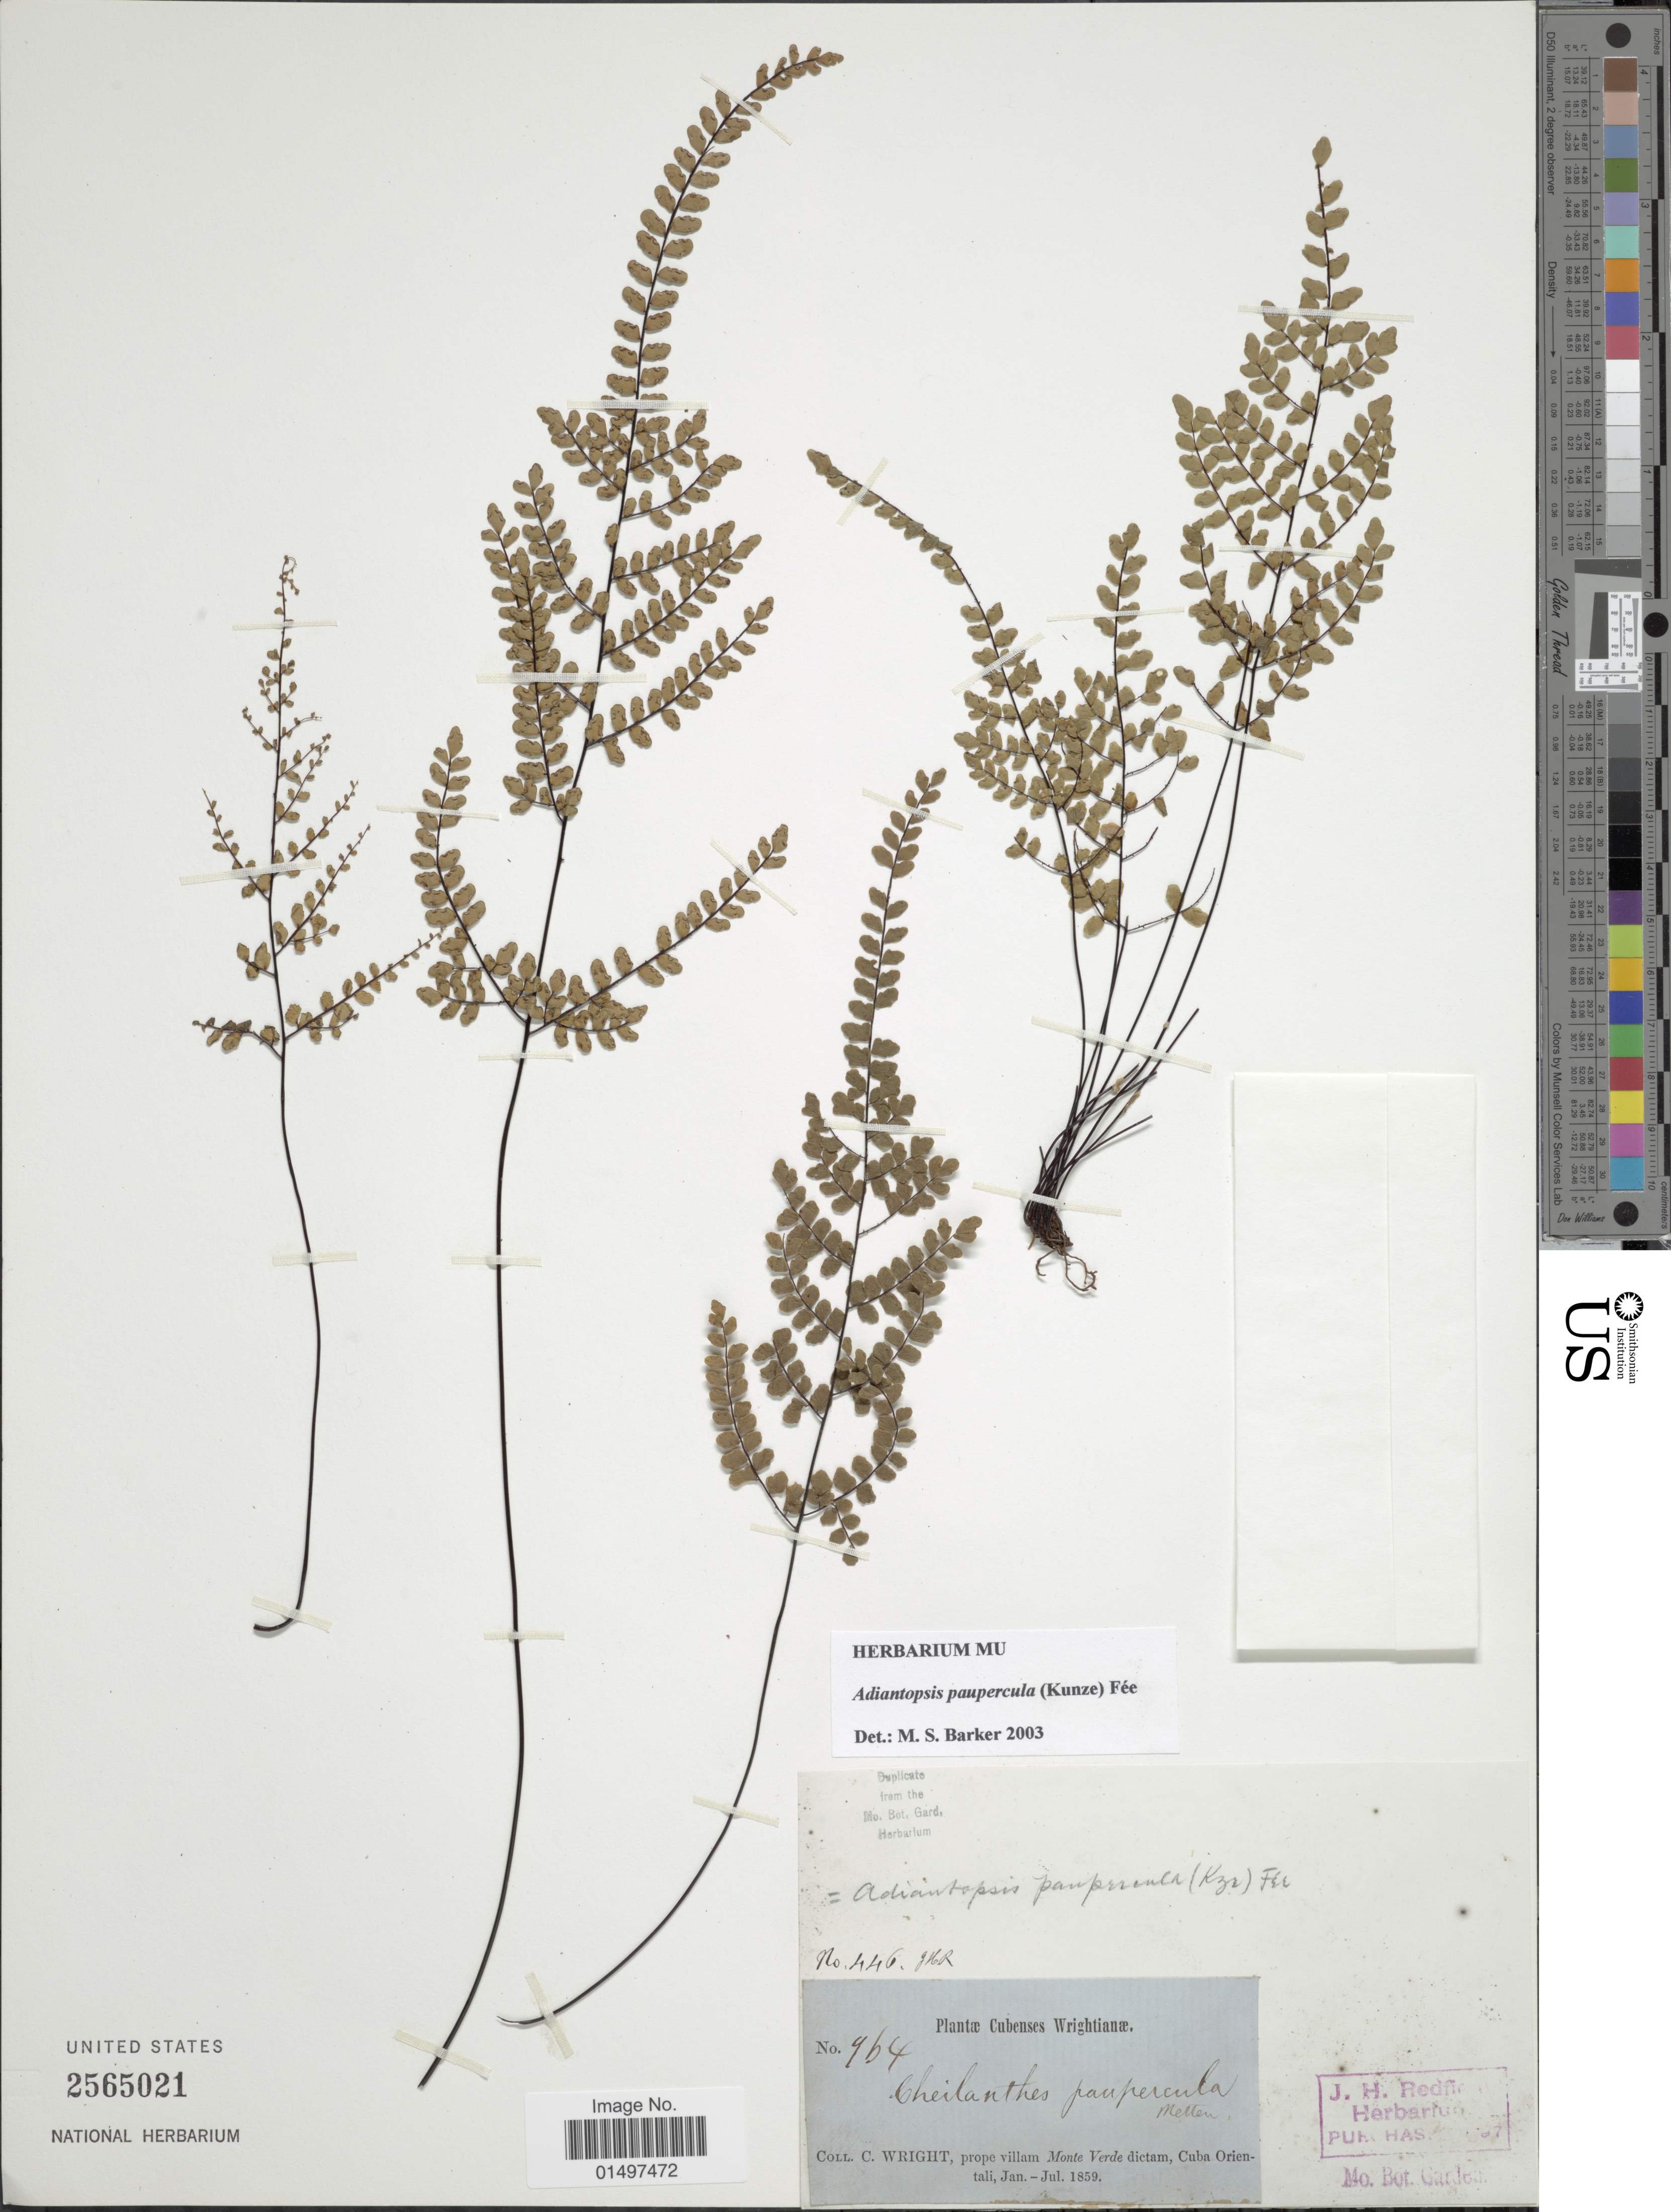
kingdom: Plantae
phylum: Tracheophyta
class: Polypodiopsida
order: Polypodiales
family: Pteridaceae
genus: Adiantopsis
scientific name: Adiantopsis paupercula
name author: (Kunze) Fée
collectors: C. Wright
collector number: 964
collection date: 1859-01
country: Cuba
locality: Cubenses Wrightianae. Prope villam Monte Verde dictam, Cuba Orientali.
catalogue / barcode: US 2565021